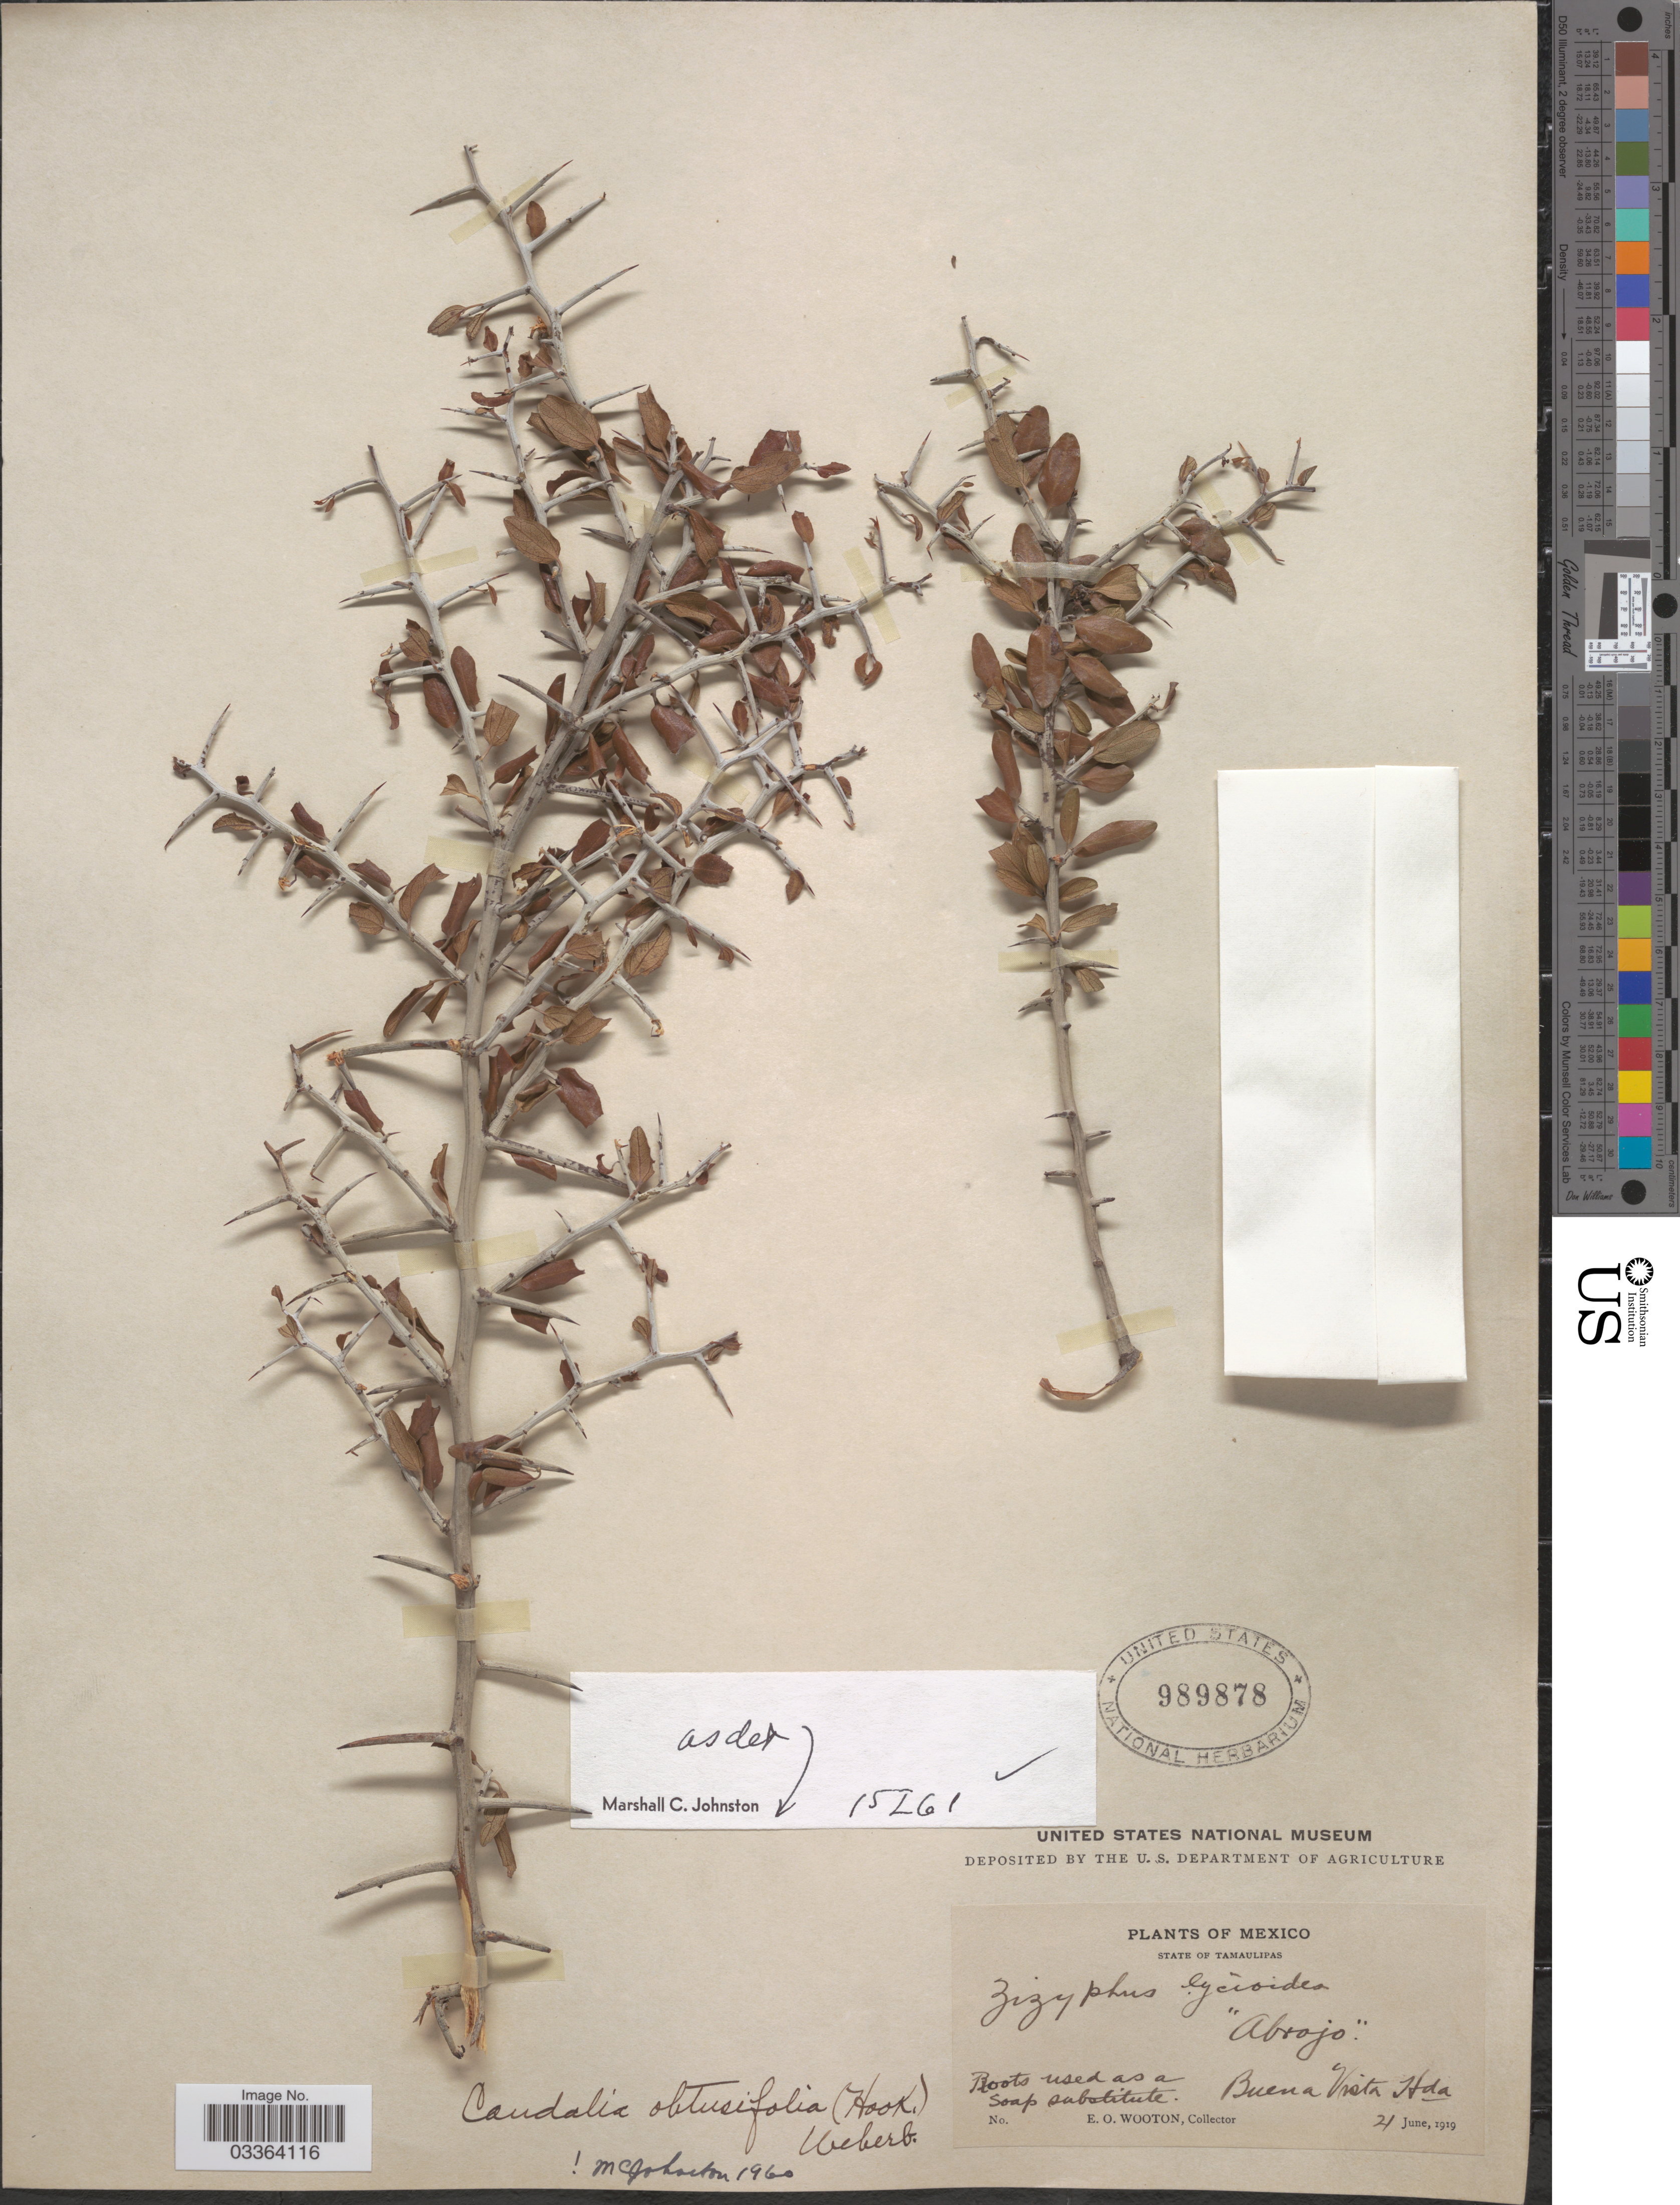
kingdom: Plantae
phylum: Tracheophyta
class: Magnoliopsida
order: Rosales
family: Rhamnaceae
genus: Sarcomphalus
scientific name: Sarcomphalus obtusifolius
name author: (Hook. ex Torr. & A. Gray) Hauenschild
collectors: E. O. Wooton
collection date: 1919-06-21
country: Mexico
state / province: Tamaulipas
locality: Buena Vista Hda.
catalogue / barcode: US 989878